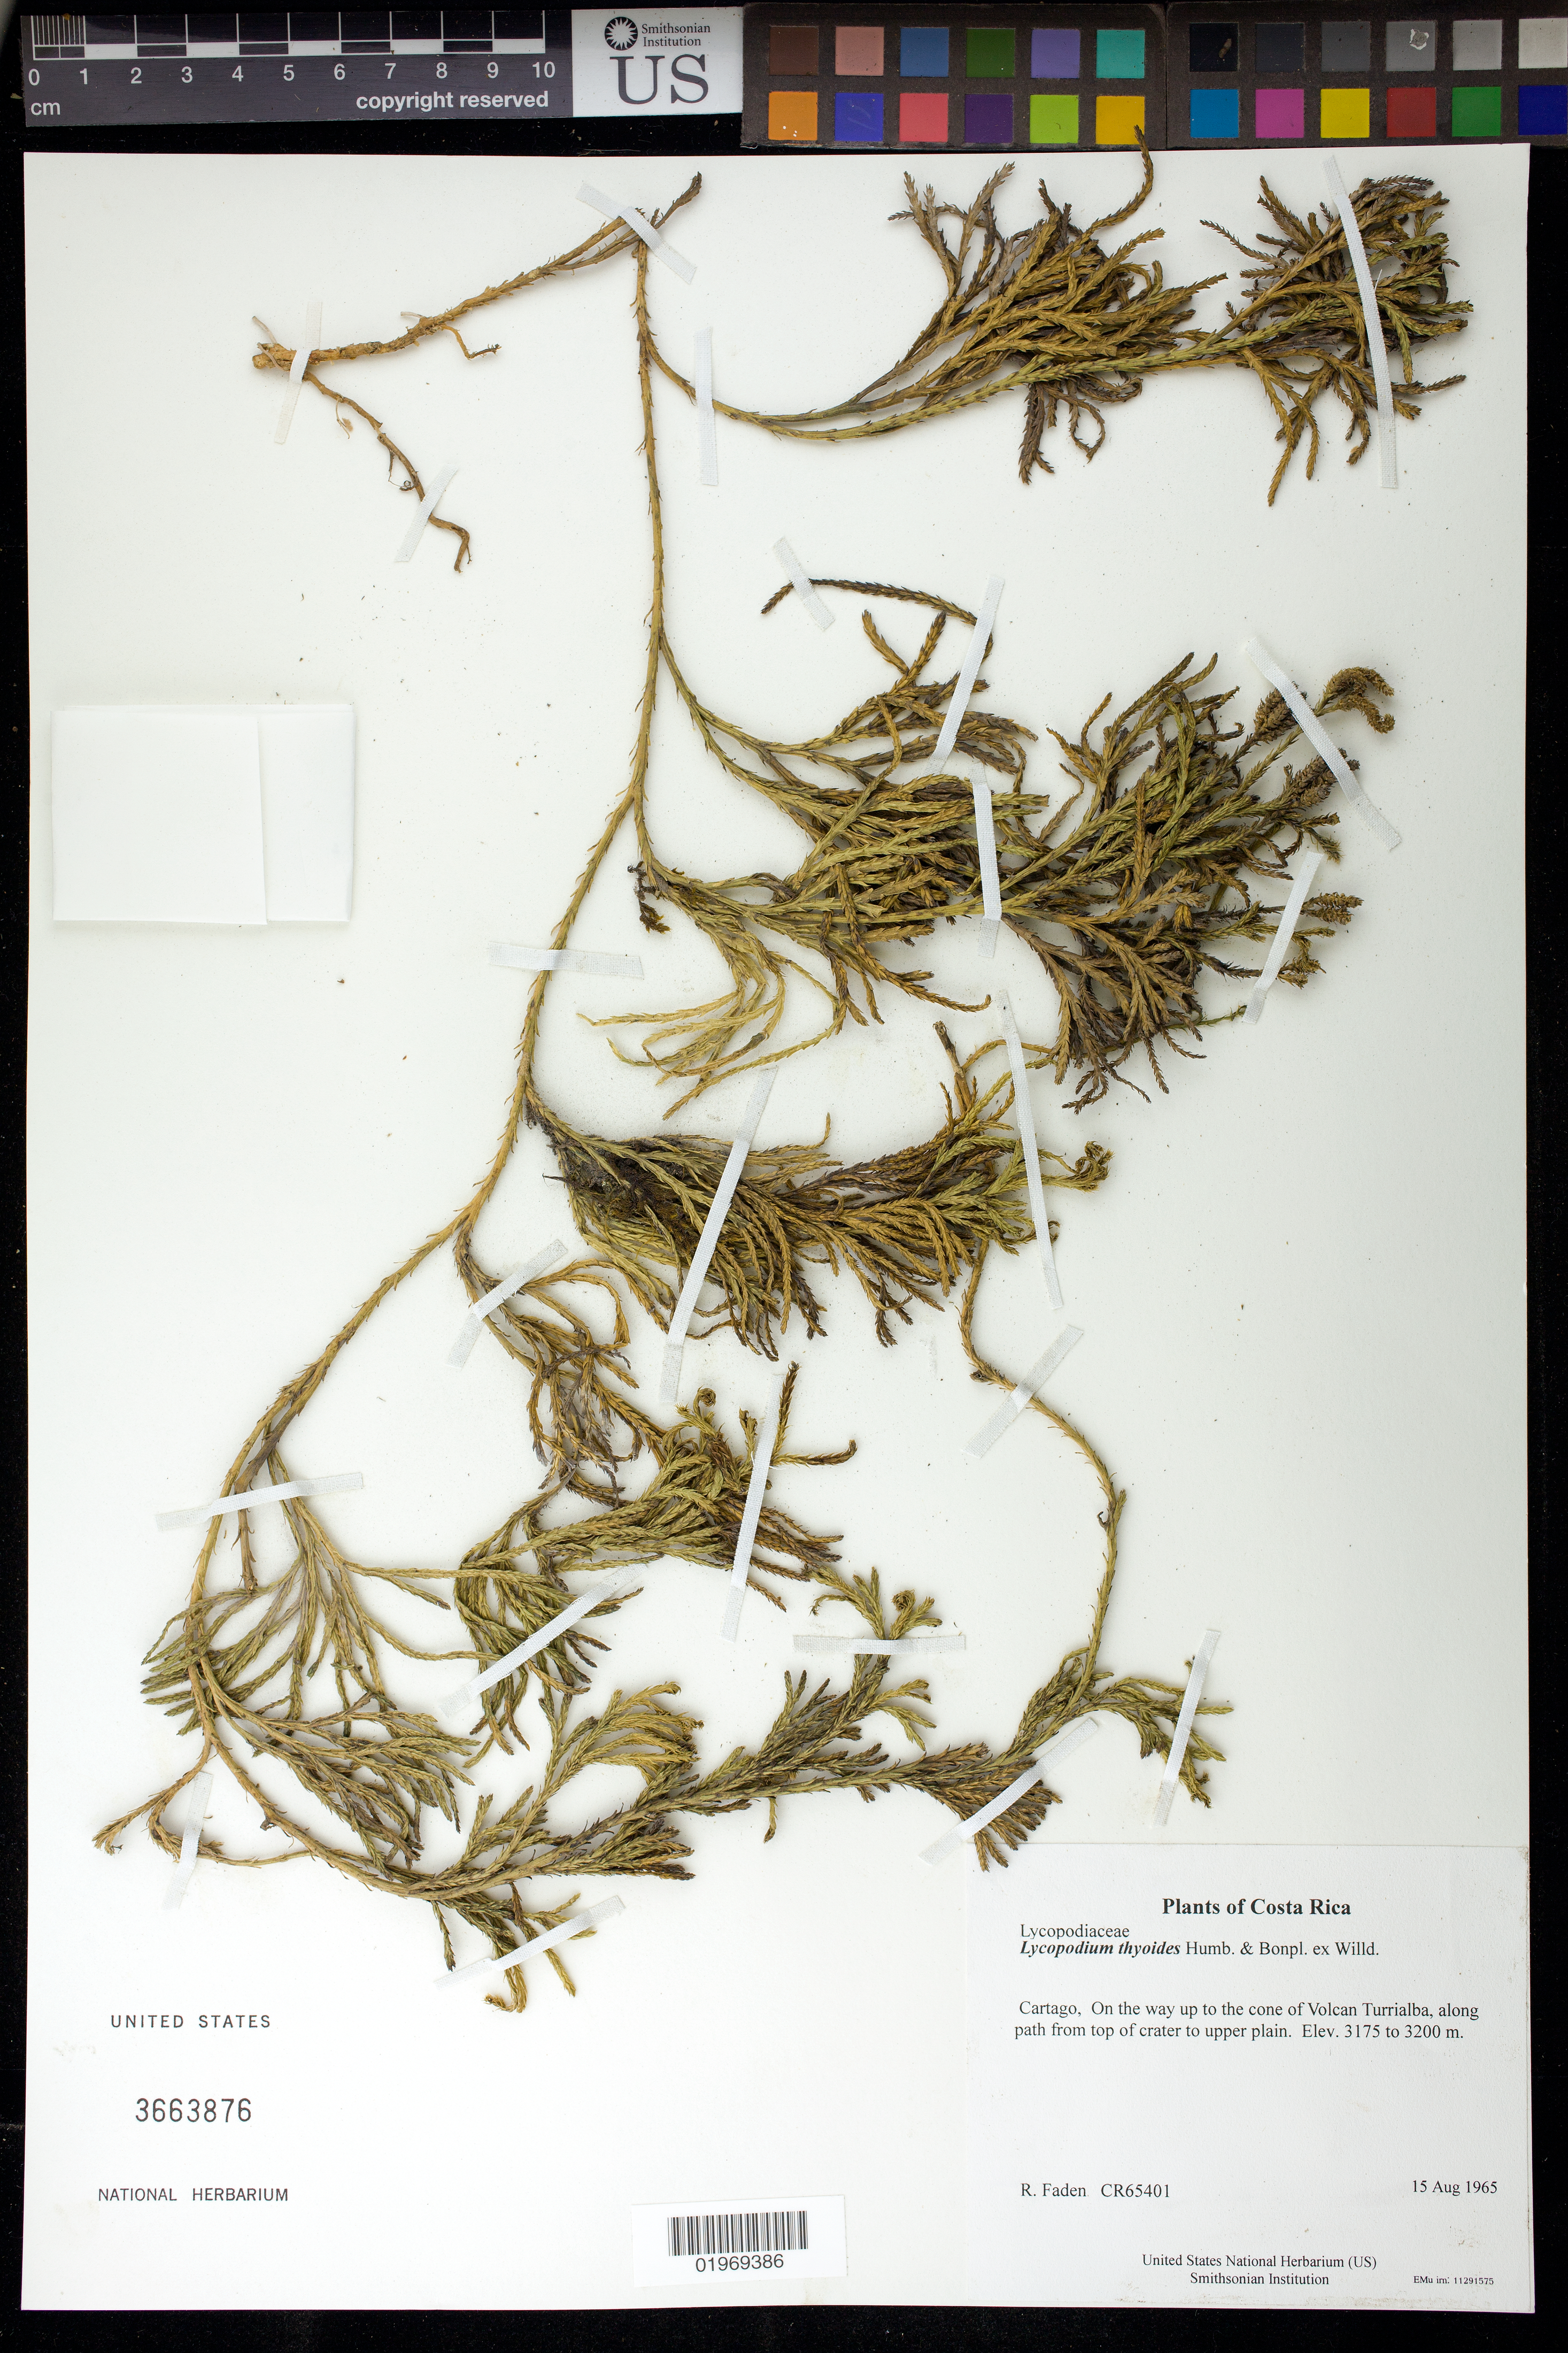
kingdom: Plantae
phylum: Tracheophyta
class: Lycopodiopsida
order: Lycopodiales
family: Lycopodiaceae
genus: Diphasiastrum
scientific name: Diphasiastrum thyoides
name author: (Humb. & Bonpl. ex Willd.) Holub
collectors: R. B. Faden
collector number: CR65401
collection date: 1965-08-15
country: Costa Rica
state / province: Cartago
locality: On the way up to the cone of Volcan Turrialba, along path from top of crater to upper plain.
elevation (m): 3175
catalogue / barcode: US 3663876